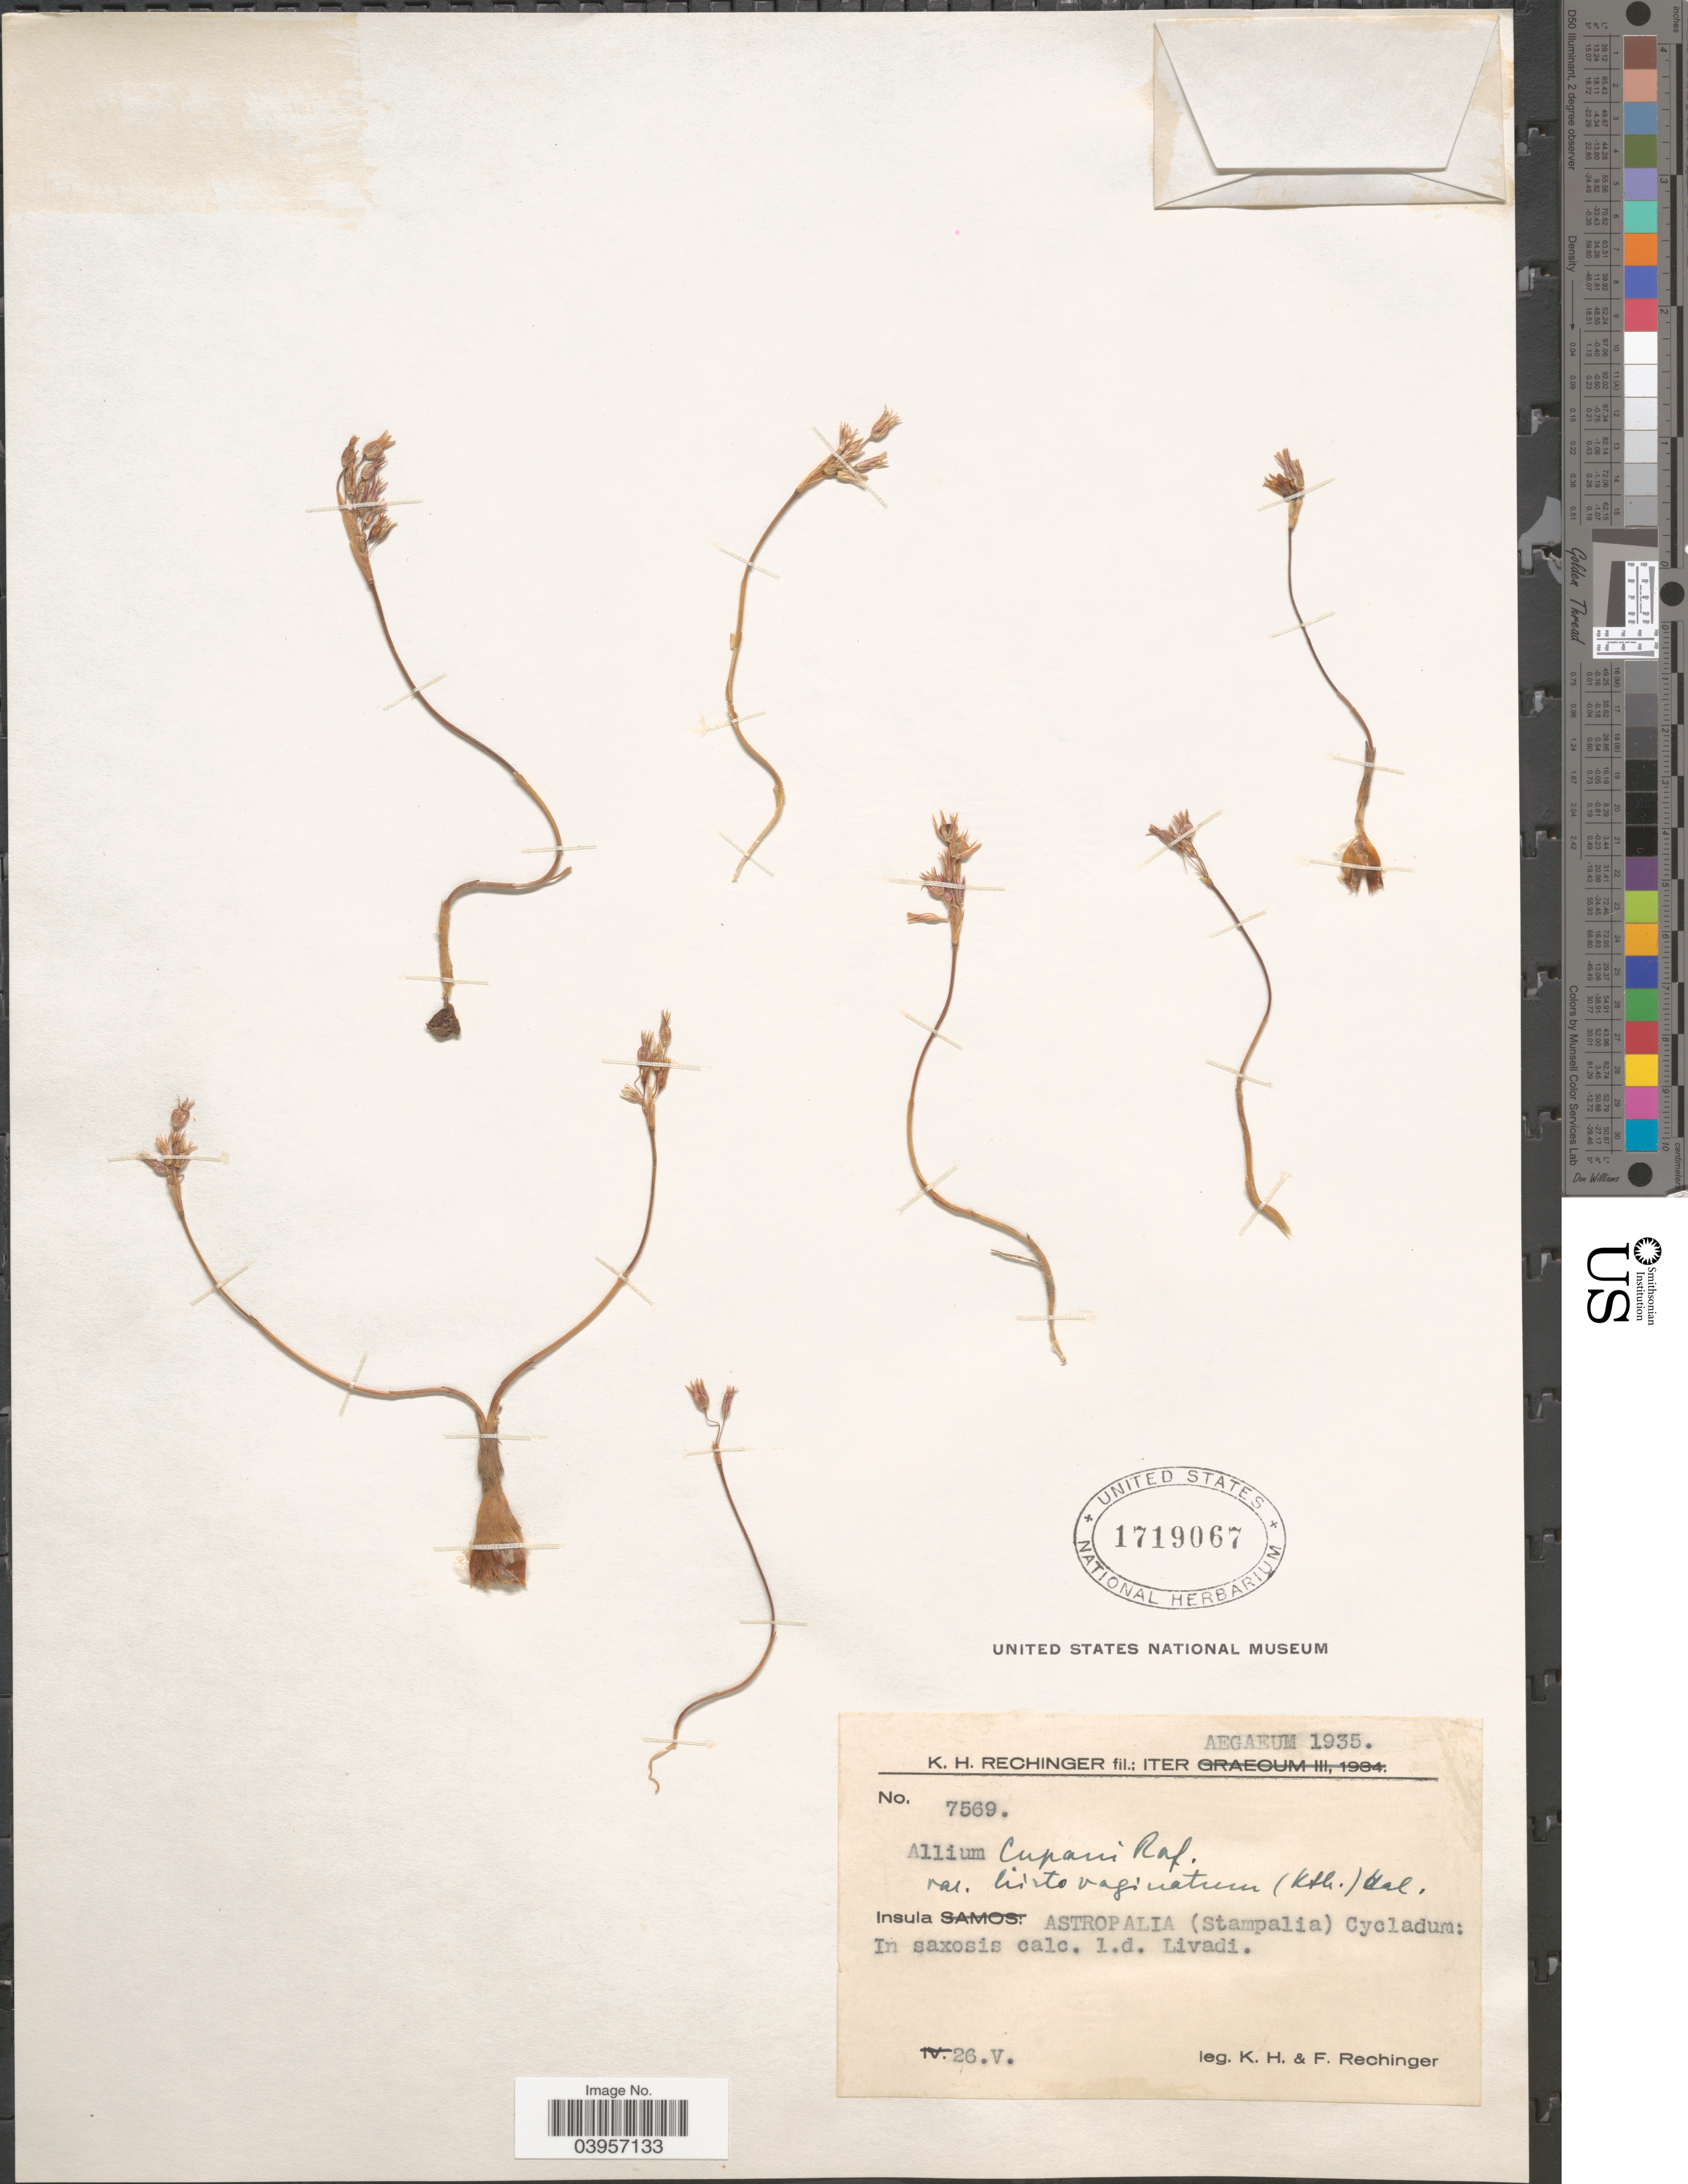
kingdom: Plantae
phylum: Tracheophyta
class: Liliopsida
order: Asparagales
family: Amaryllidaceae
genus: Allium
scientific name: Allium cupani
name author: Raf.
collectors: K. H. Rechinger & F. Rechinger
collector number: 7569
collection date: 1935-05-26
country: Greece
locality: Insula Astropalia (Stampalia) Cycladum: In saxosis calc. l.d. Livadi.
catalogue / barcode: US 1719067